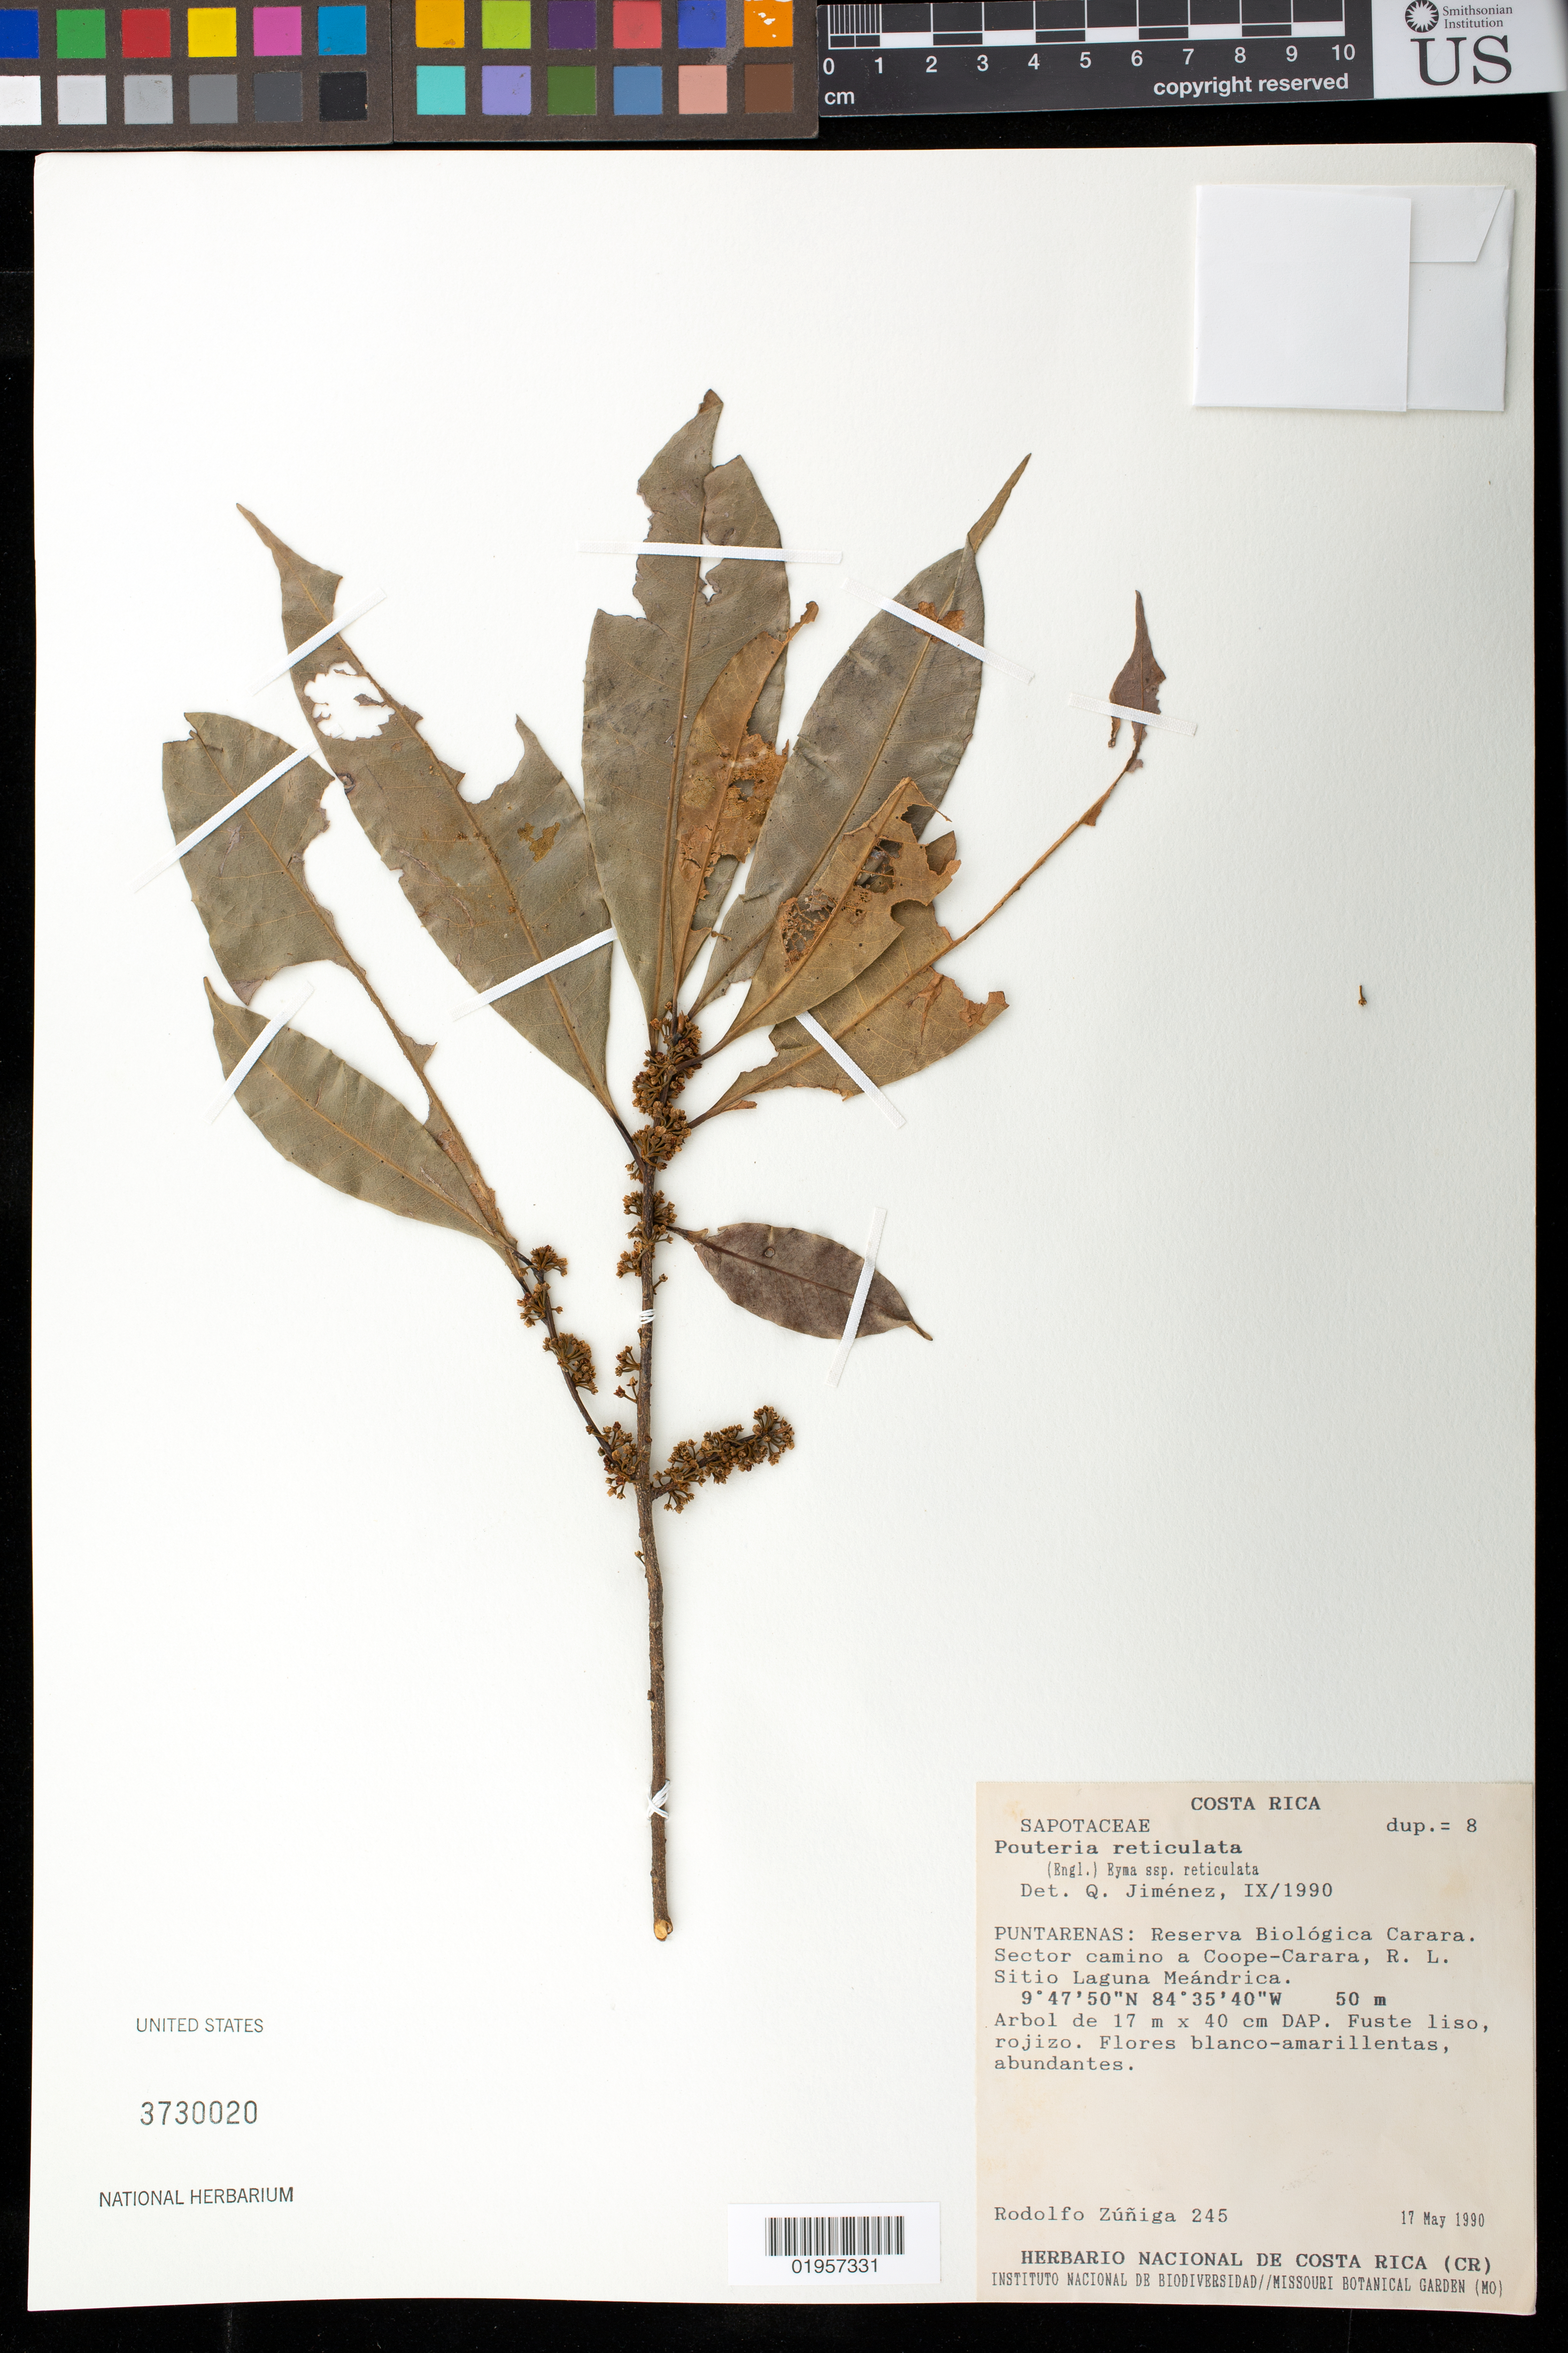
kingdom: Plantae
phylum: Tracheophyta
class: Magnoliopsida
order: Ericales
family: Sapotaceae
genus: Pouteria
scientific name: Pouteria reticulata subsp. reticulata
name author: (Engl.) Eyma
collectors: R. Zuniga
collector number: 245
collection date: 1990-05-17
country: Costa Rica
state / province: Puntarenas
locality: Reserva Biologica Carara. Sector camino a Coope-Carara, R. L. Sitio Laguna Meandrica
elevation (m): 50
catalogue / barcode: US 3730020